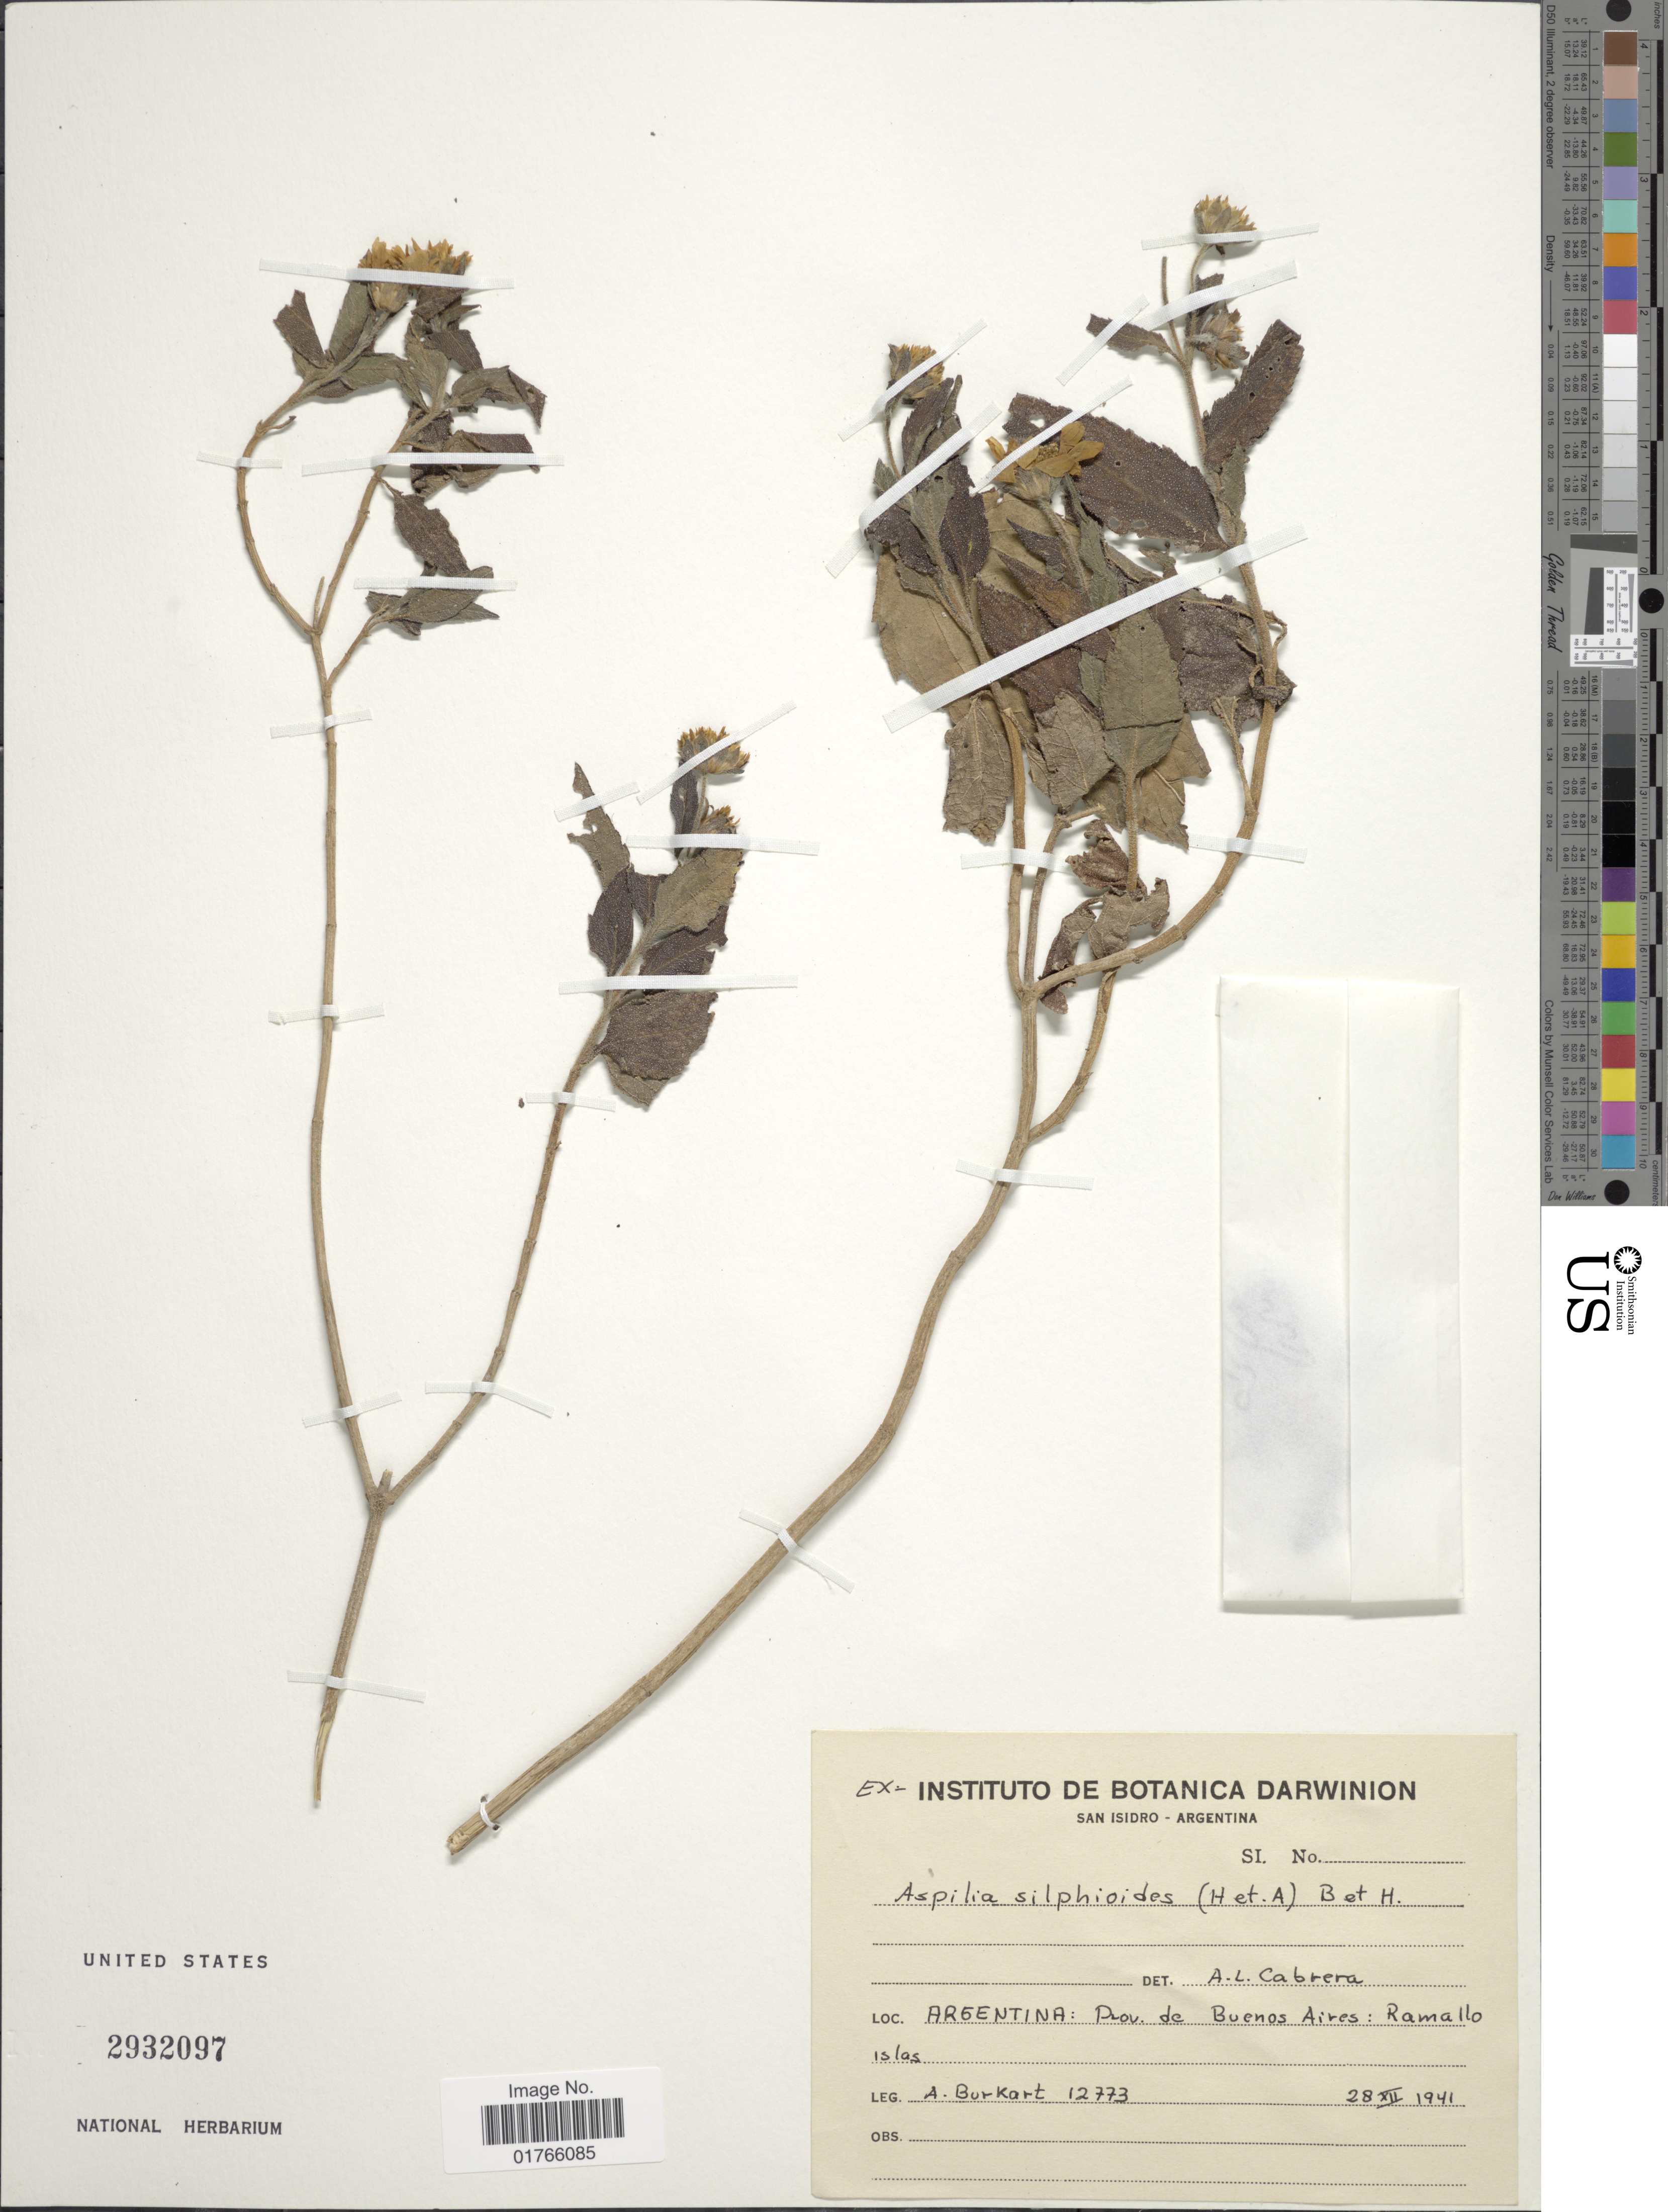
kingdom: Plantae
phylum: Tracheophyta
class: Magnoliopsida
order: Asterales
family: Asteraceae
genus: Aspilia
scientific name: Aspilia silphioides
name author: (Hook. & Arn.) Benth. ex Benth. & Hook. f.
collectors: A. E. Burkart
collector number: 12773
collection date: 1941-12-28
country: Argentina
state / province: Buenos Aires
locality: Ramallo.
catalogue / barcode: US 2932097